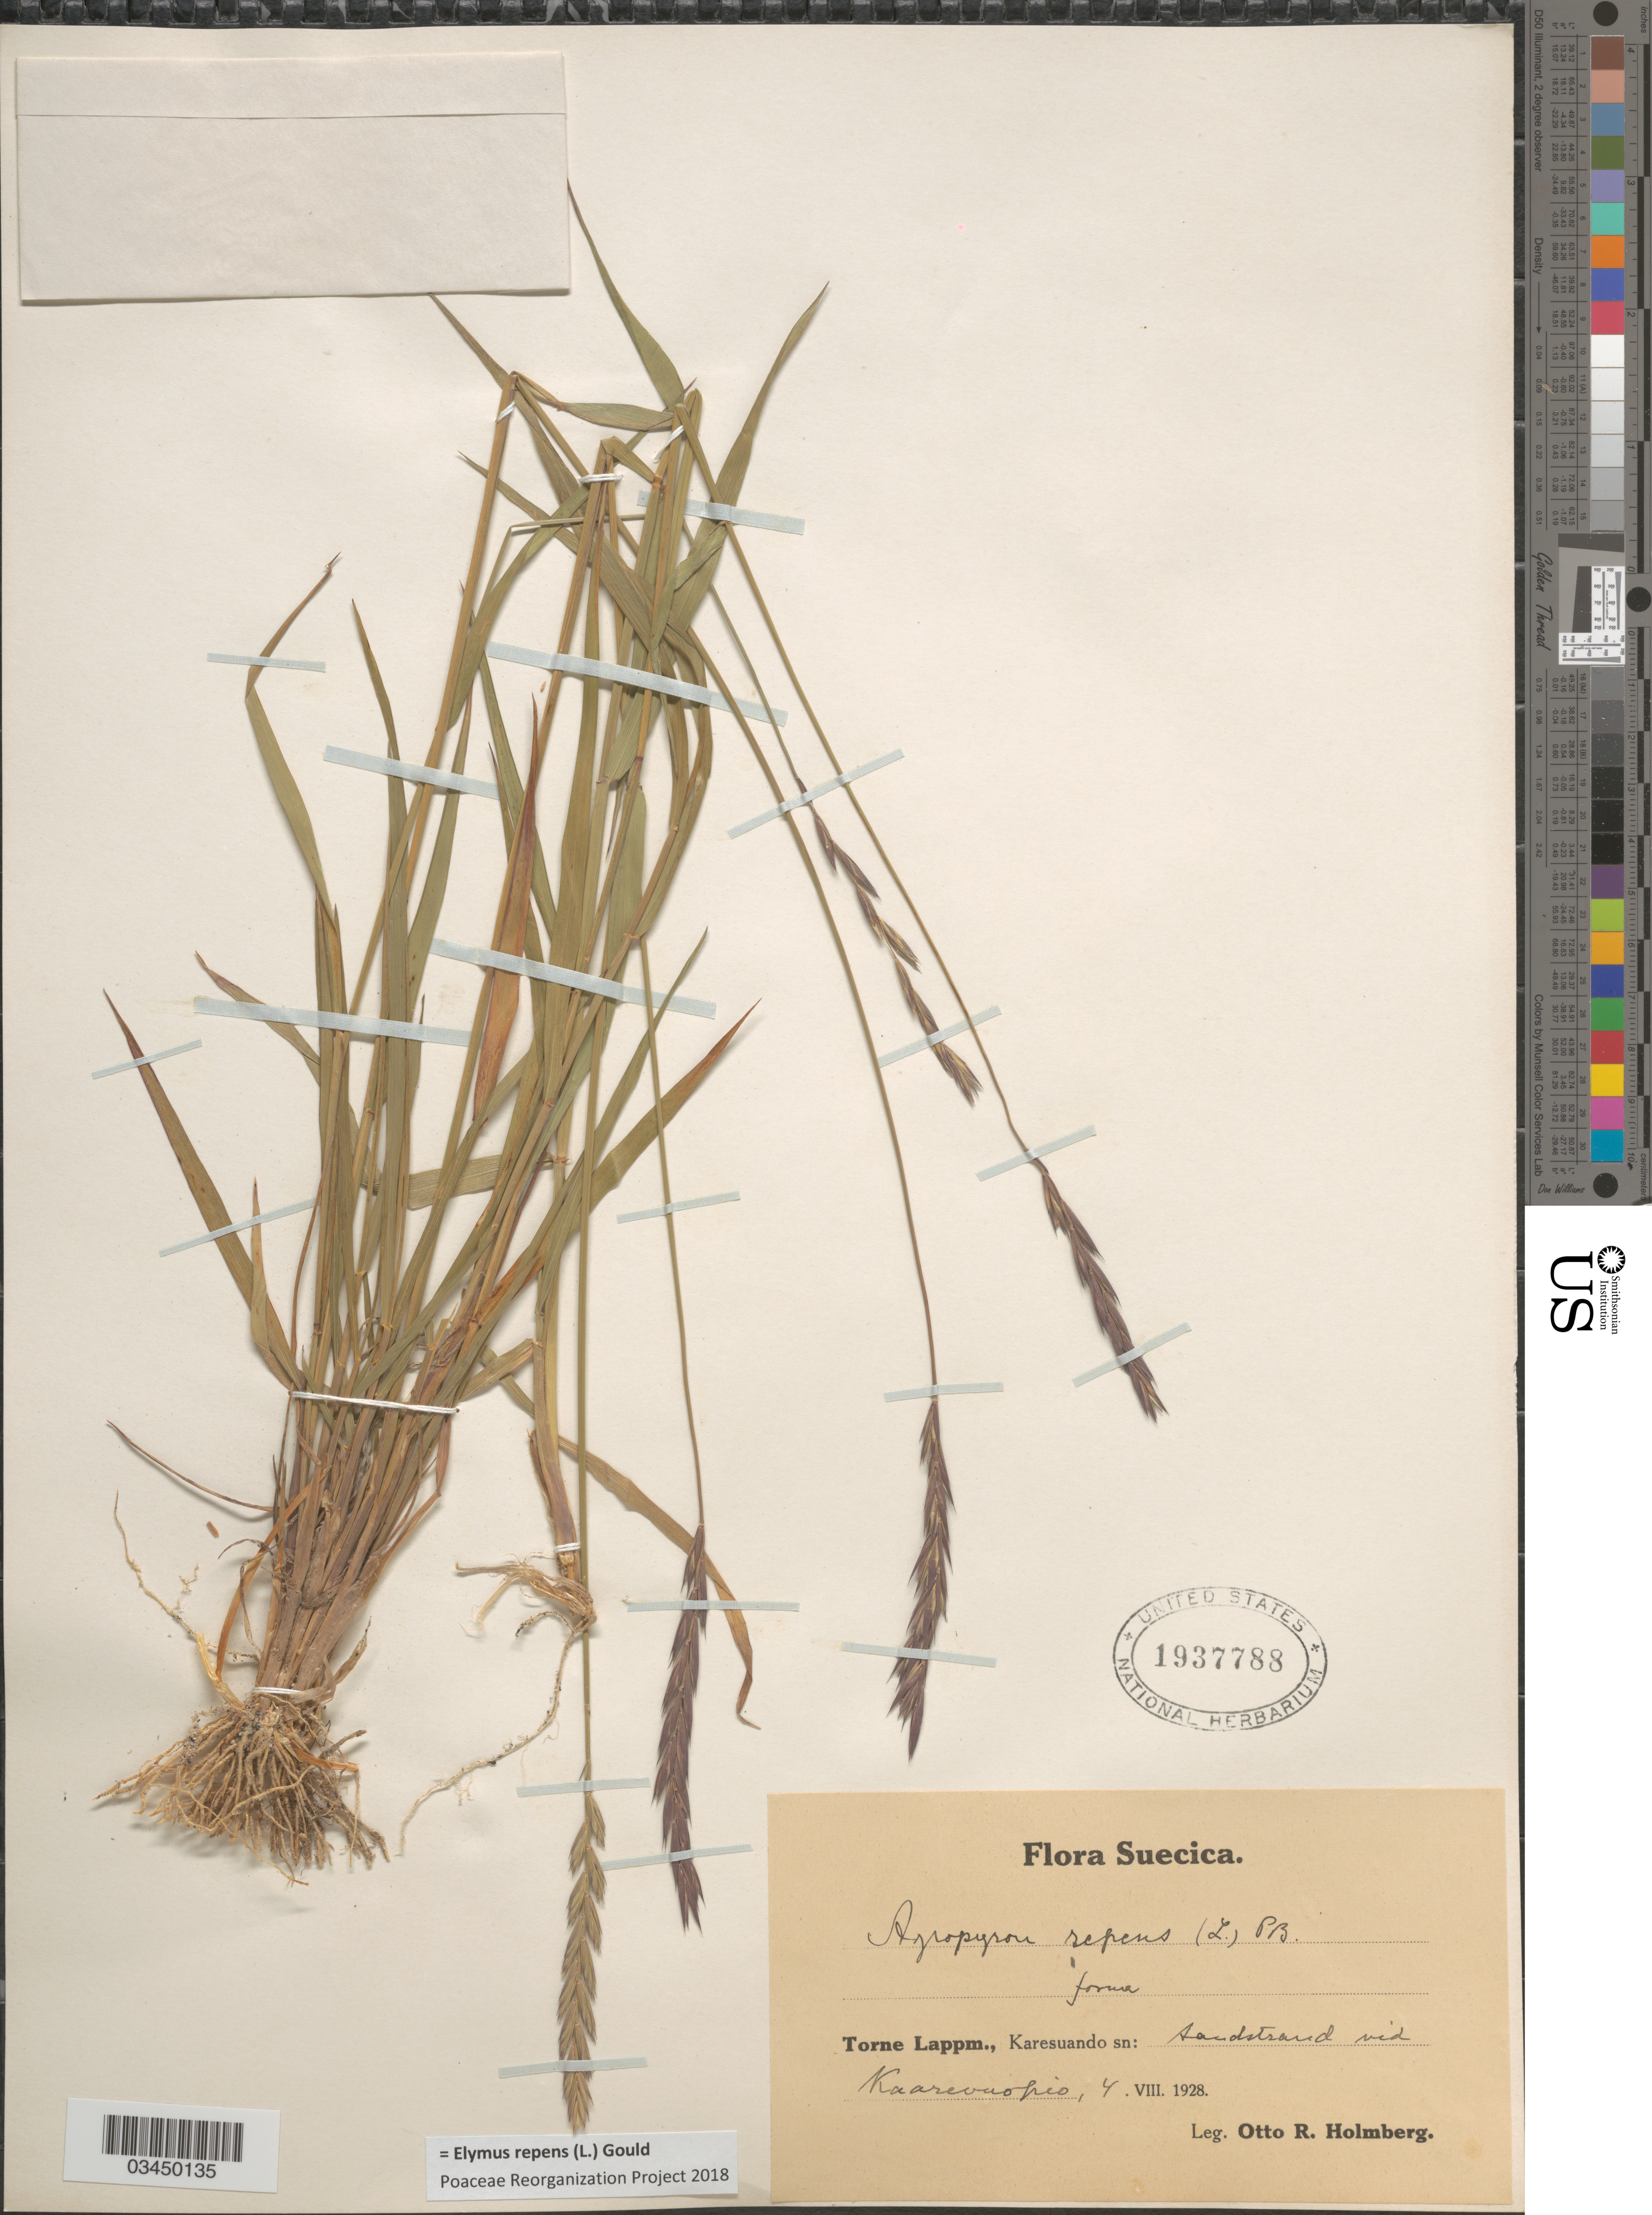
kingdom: Plantae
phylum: Tracheophyta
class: Liliopsida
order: Poales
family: Poaceae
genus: Elymus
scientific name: Elymus repens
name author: (L.) Gould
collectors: O. Holmberg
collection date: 1928-08-04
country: Sweden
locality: Suecica. Torne Lappm., Karesuando sn: Sandstrand vid Kaarevuopio.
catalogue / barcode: US 1937788